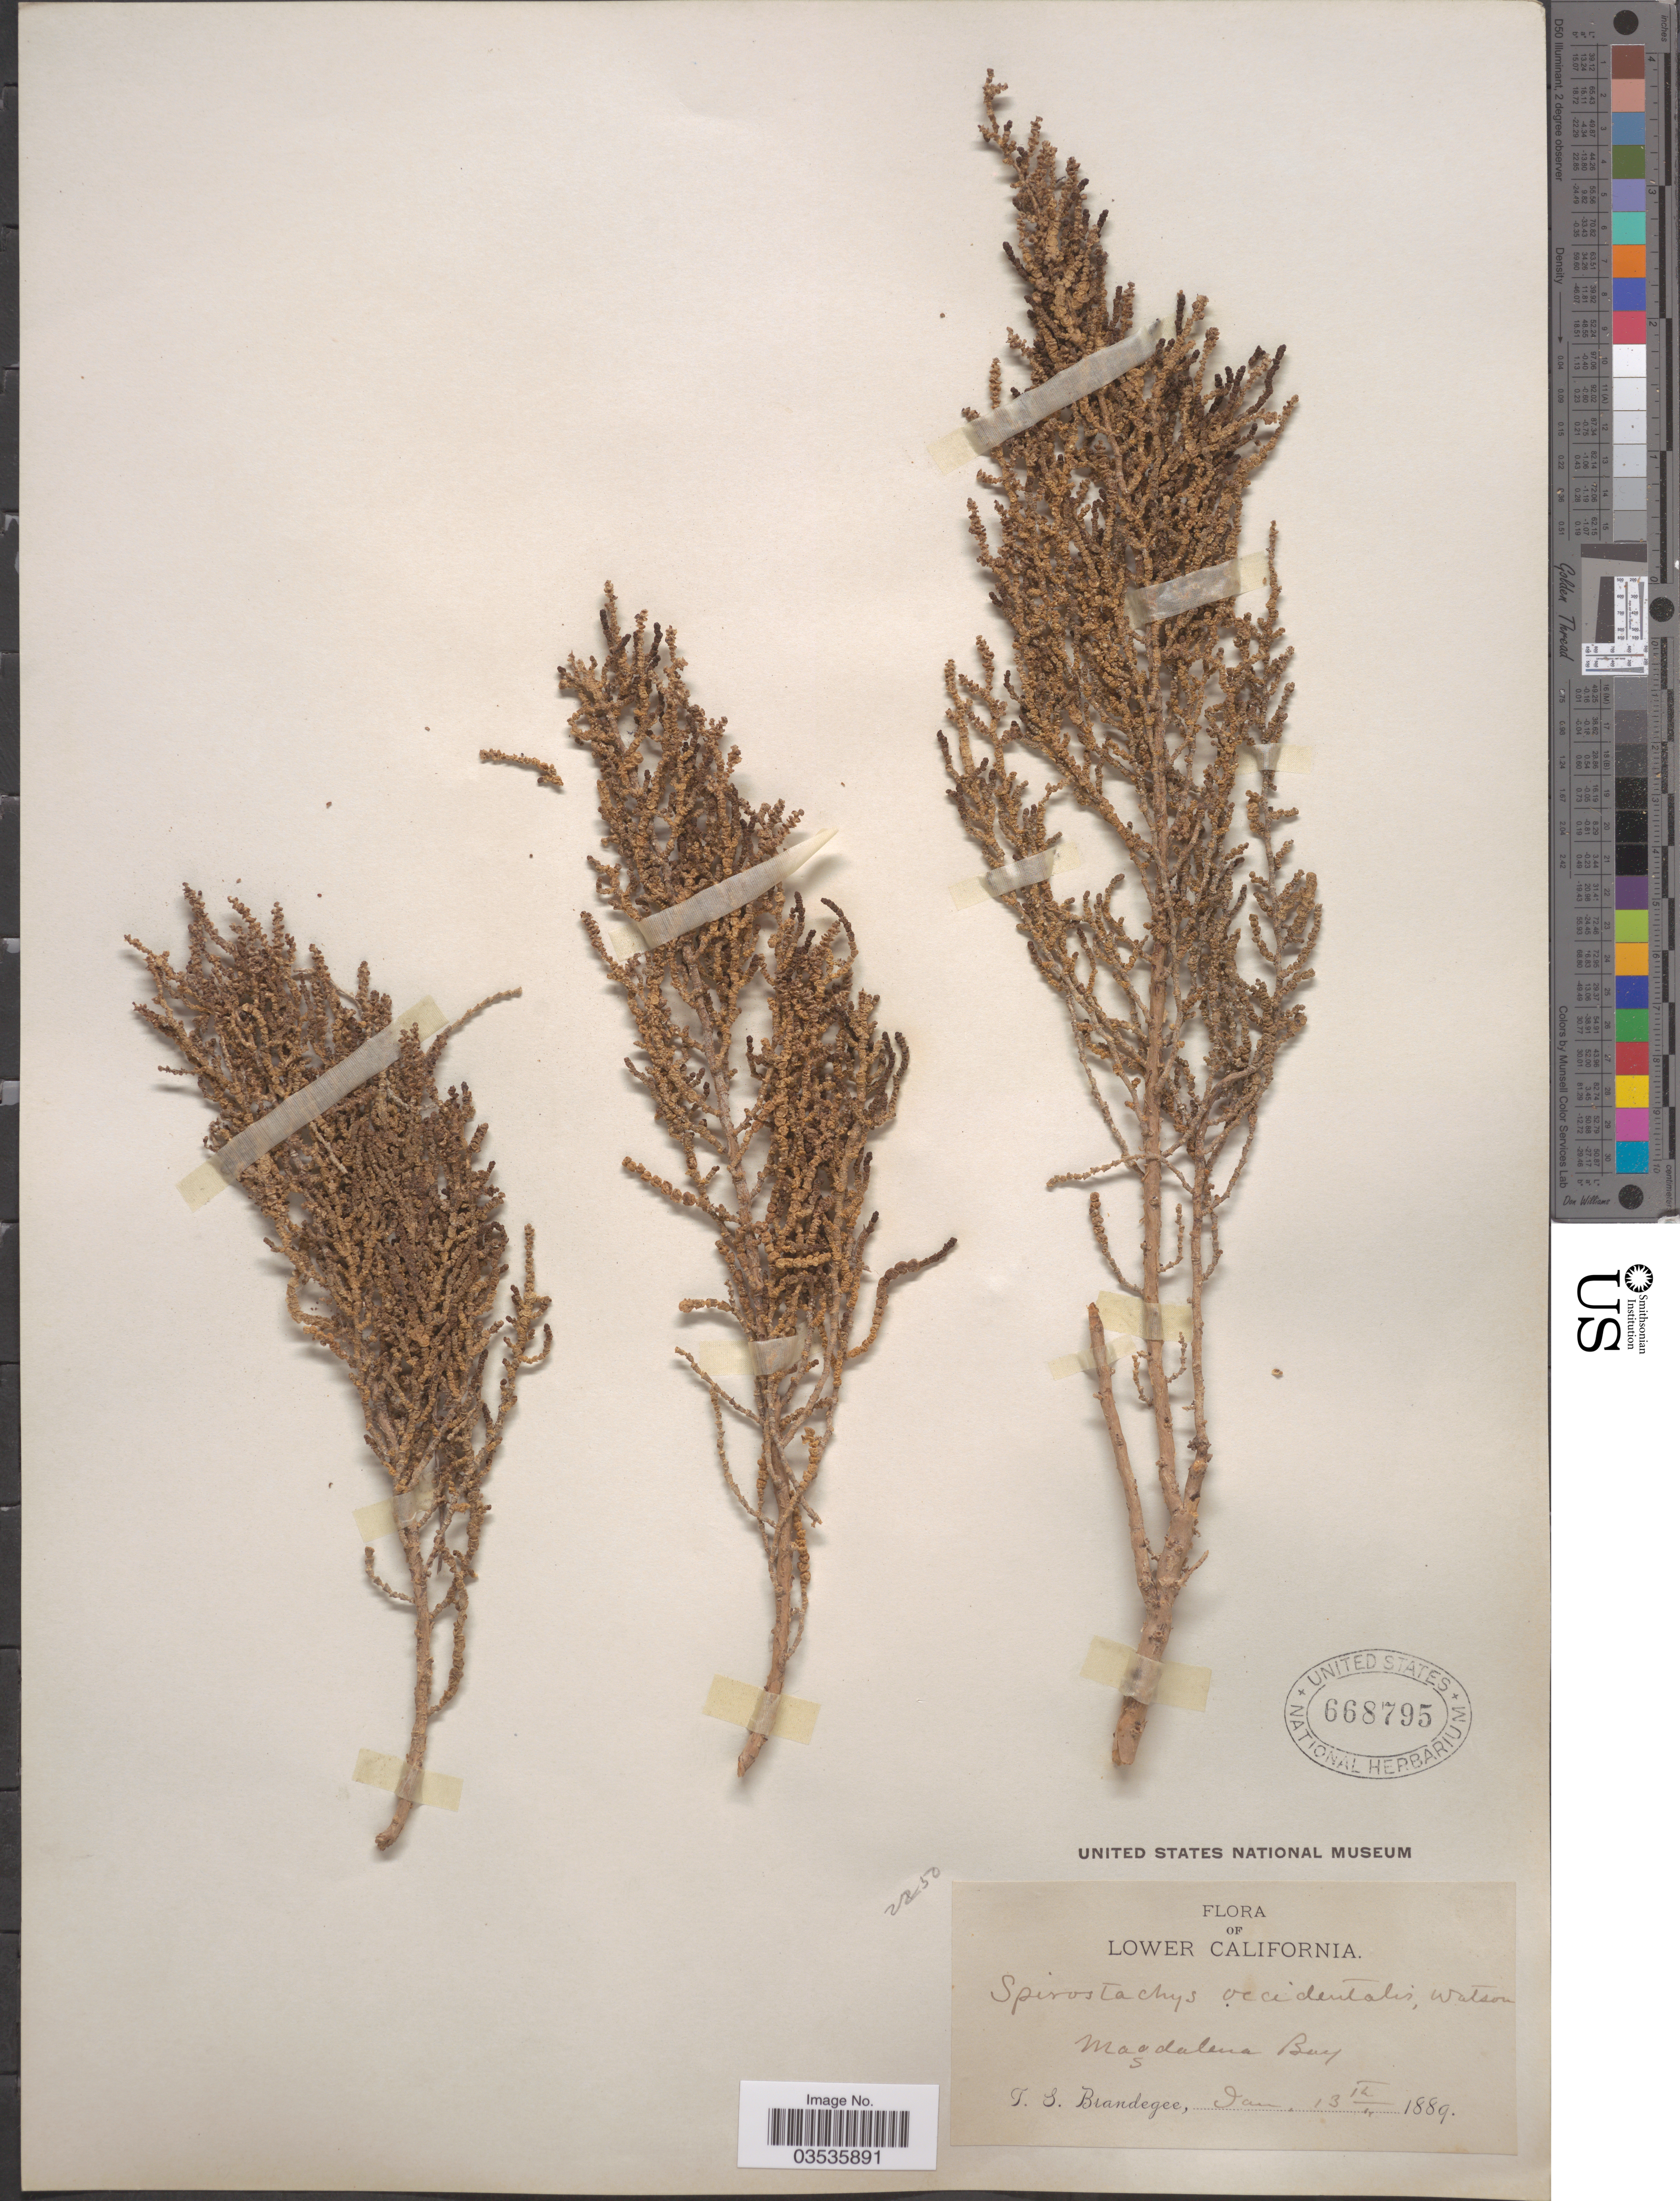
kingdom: Plantae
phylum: Tracheophyta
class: Magnoliopsida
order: Caryophyllales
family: Amaranthaceae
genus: Allenrolfea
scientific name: Allenrolfea occidentalis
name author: (S. Watson) Kuntze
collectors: T. S. Brandegee (herbarium)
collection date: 1889-01-13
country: Mexico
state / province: Baja California Sur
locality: Lower California. Magdalena Bay.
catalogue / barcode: US 668795